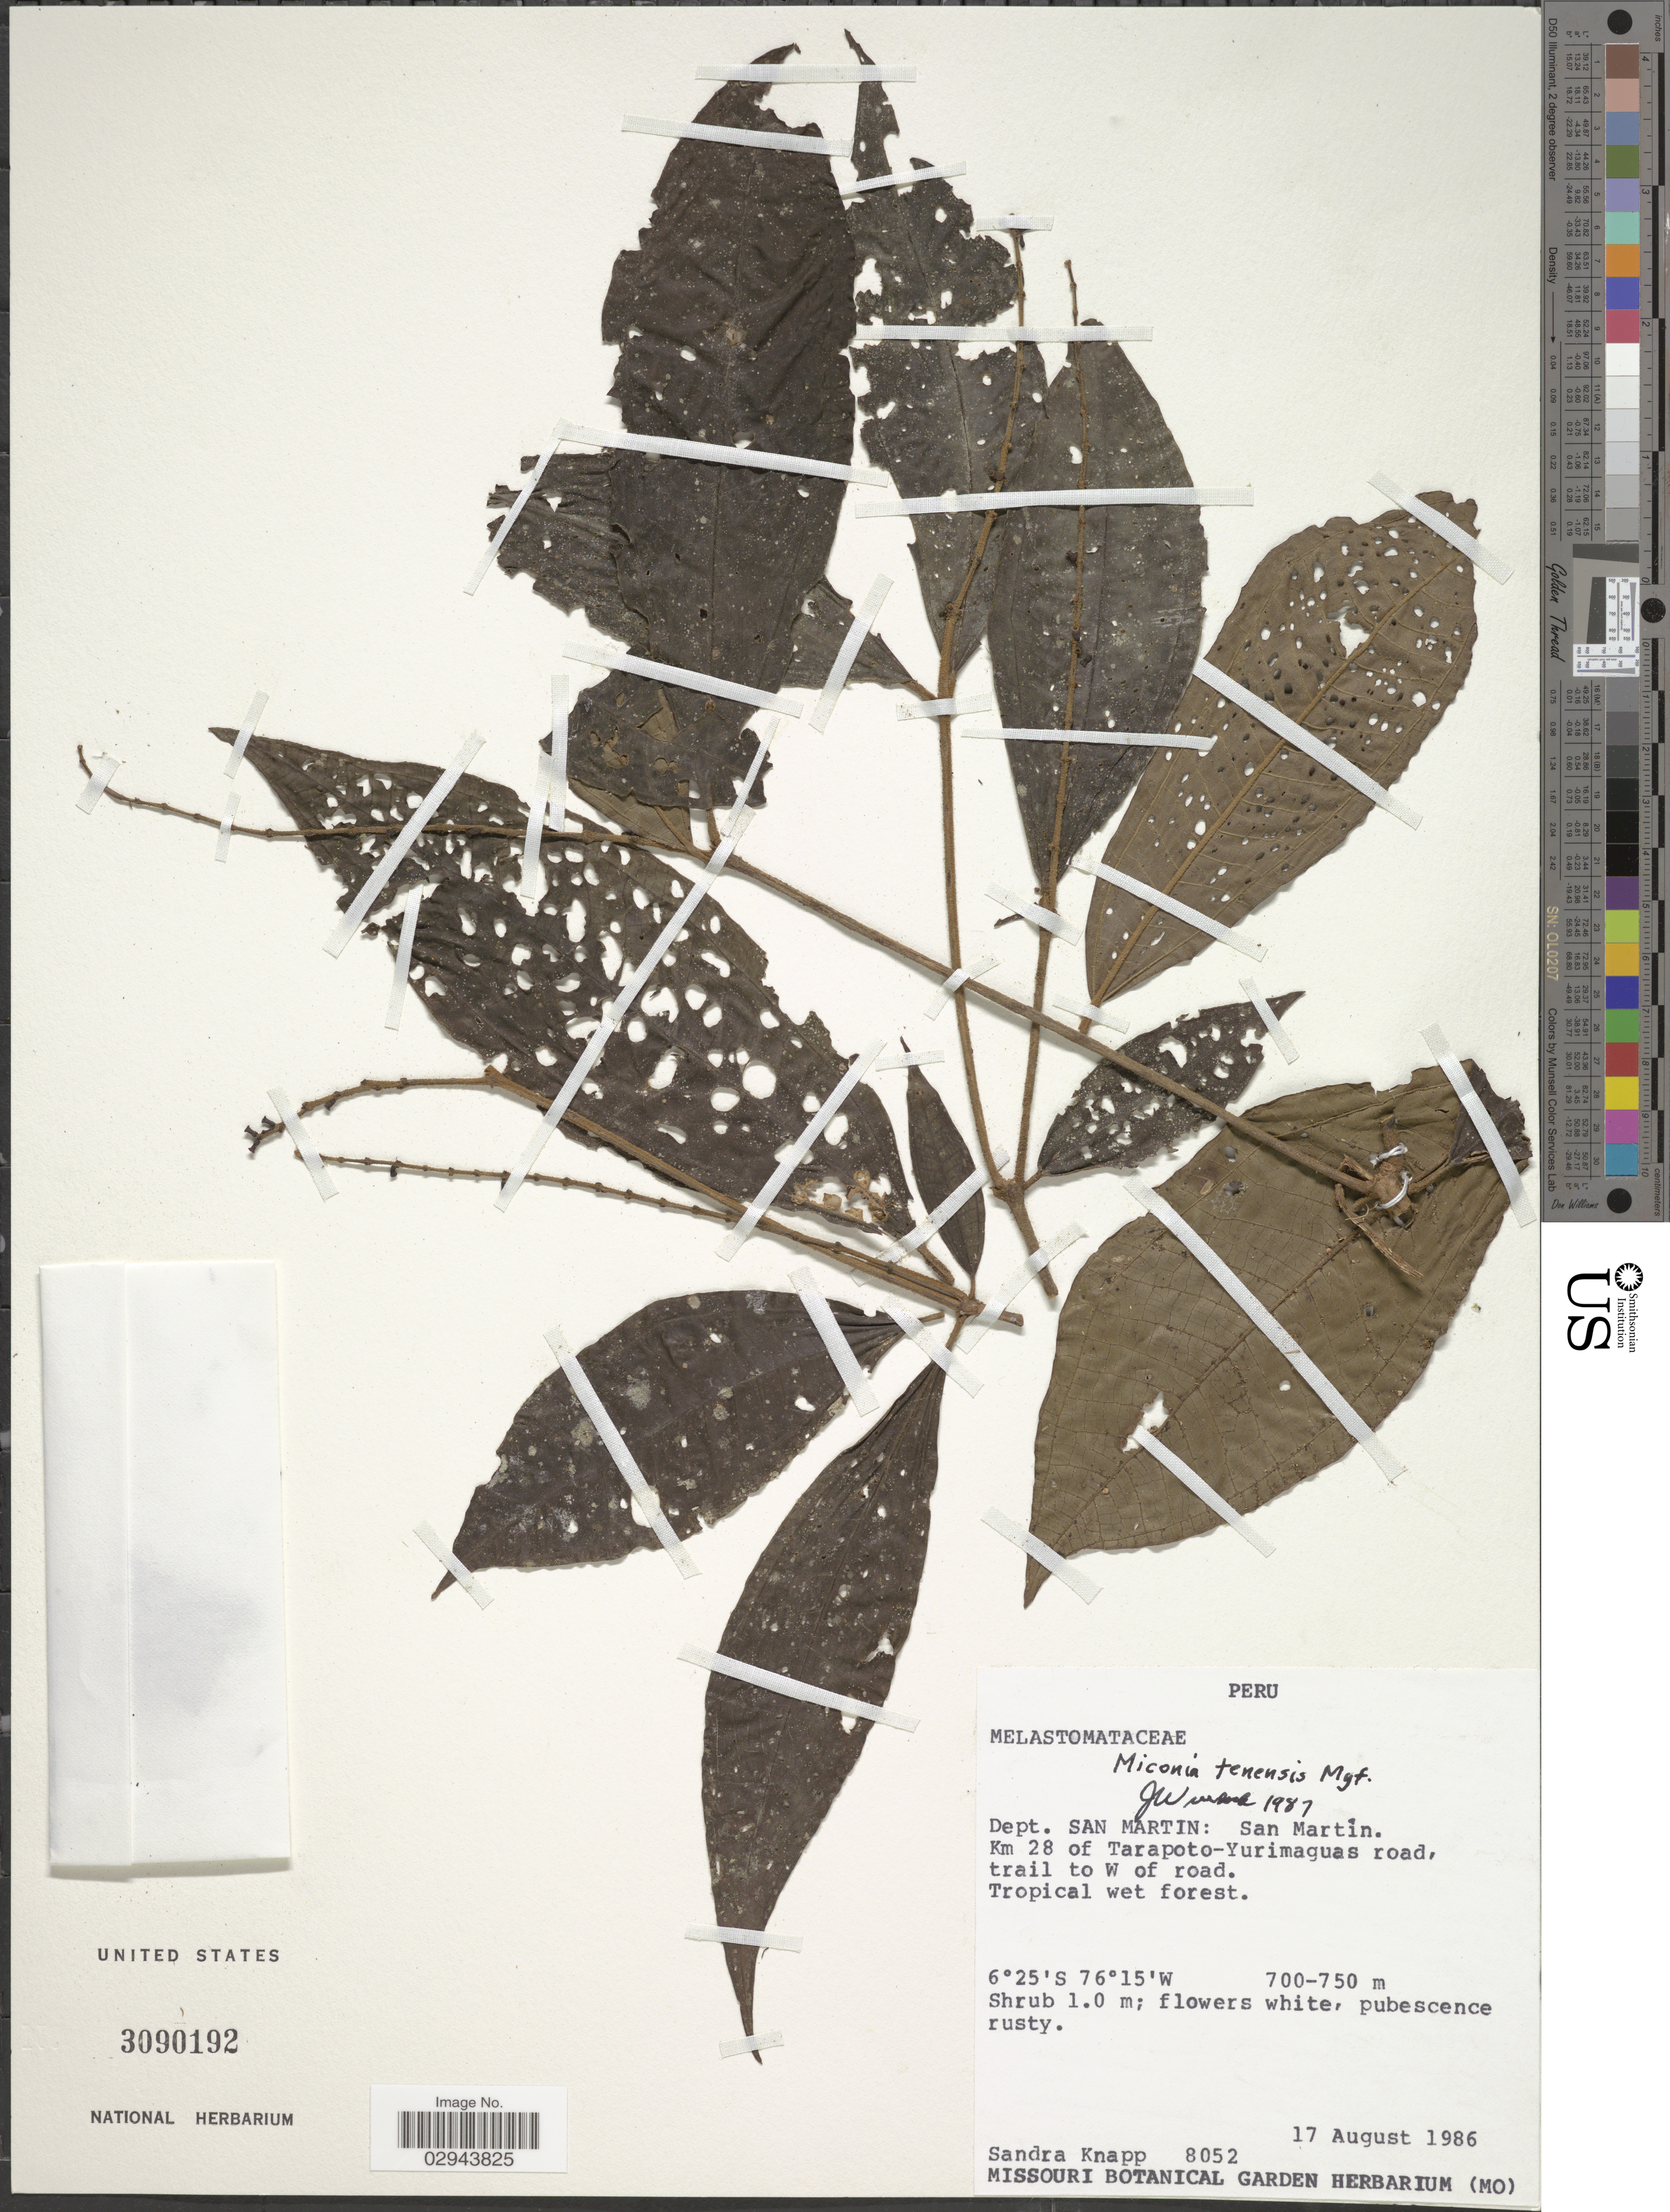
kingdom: Plantae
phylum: Tracheophyta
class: Magnoliopsida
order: Myrtales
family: Melastomataceae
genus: Miconia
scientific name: Miconia tenensis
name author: Markgr.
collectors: S. Knapp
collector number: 8052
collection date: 1986-08-17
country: Peru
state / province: San Martín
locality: Dept. San Martin: San Martín. Km 28 of Tarapoto-Yurimaguas road, trail to W of road.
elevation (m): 700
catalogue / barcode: US 3090192